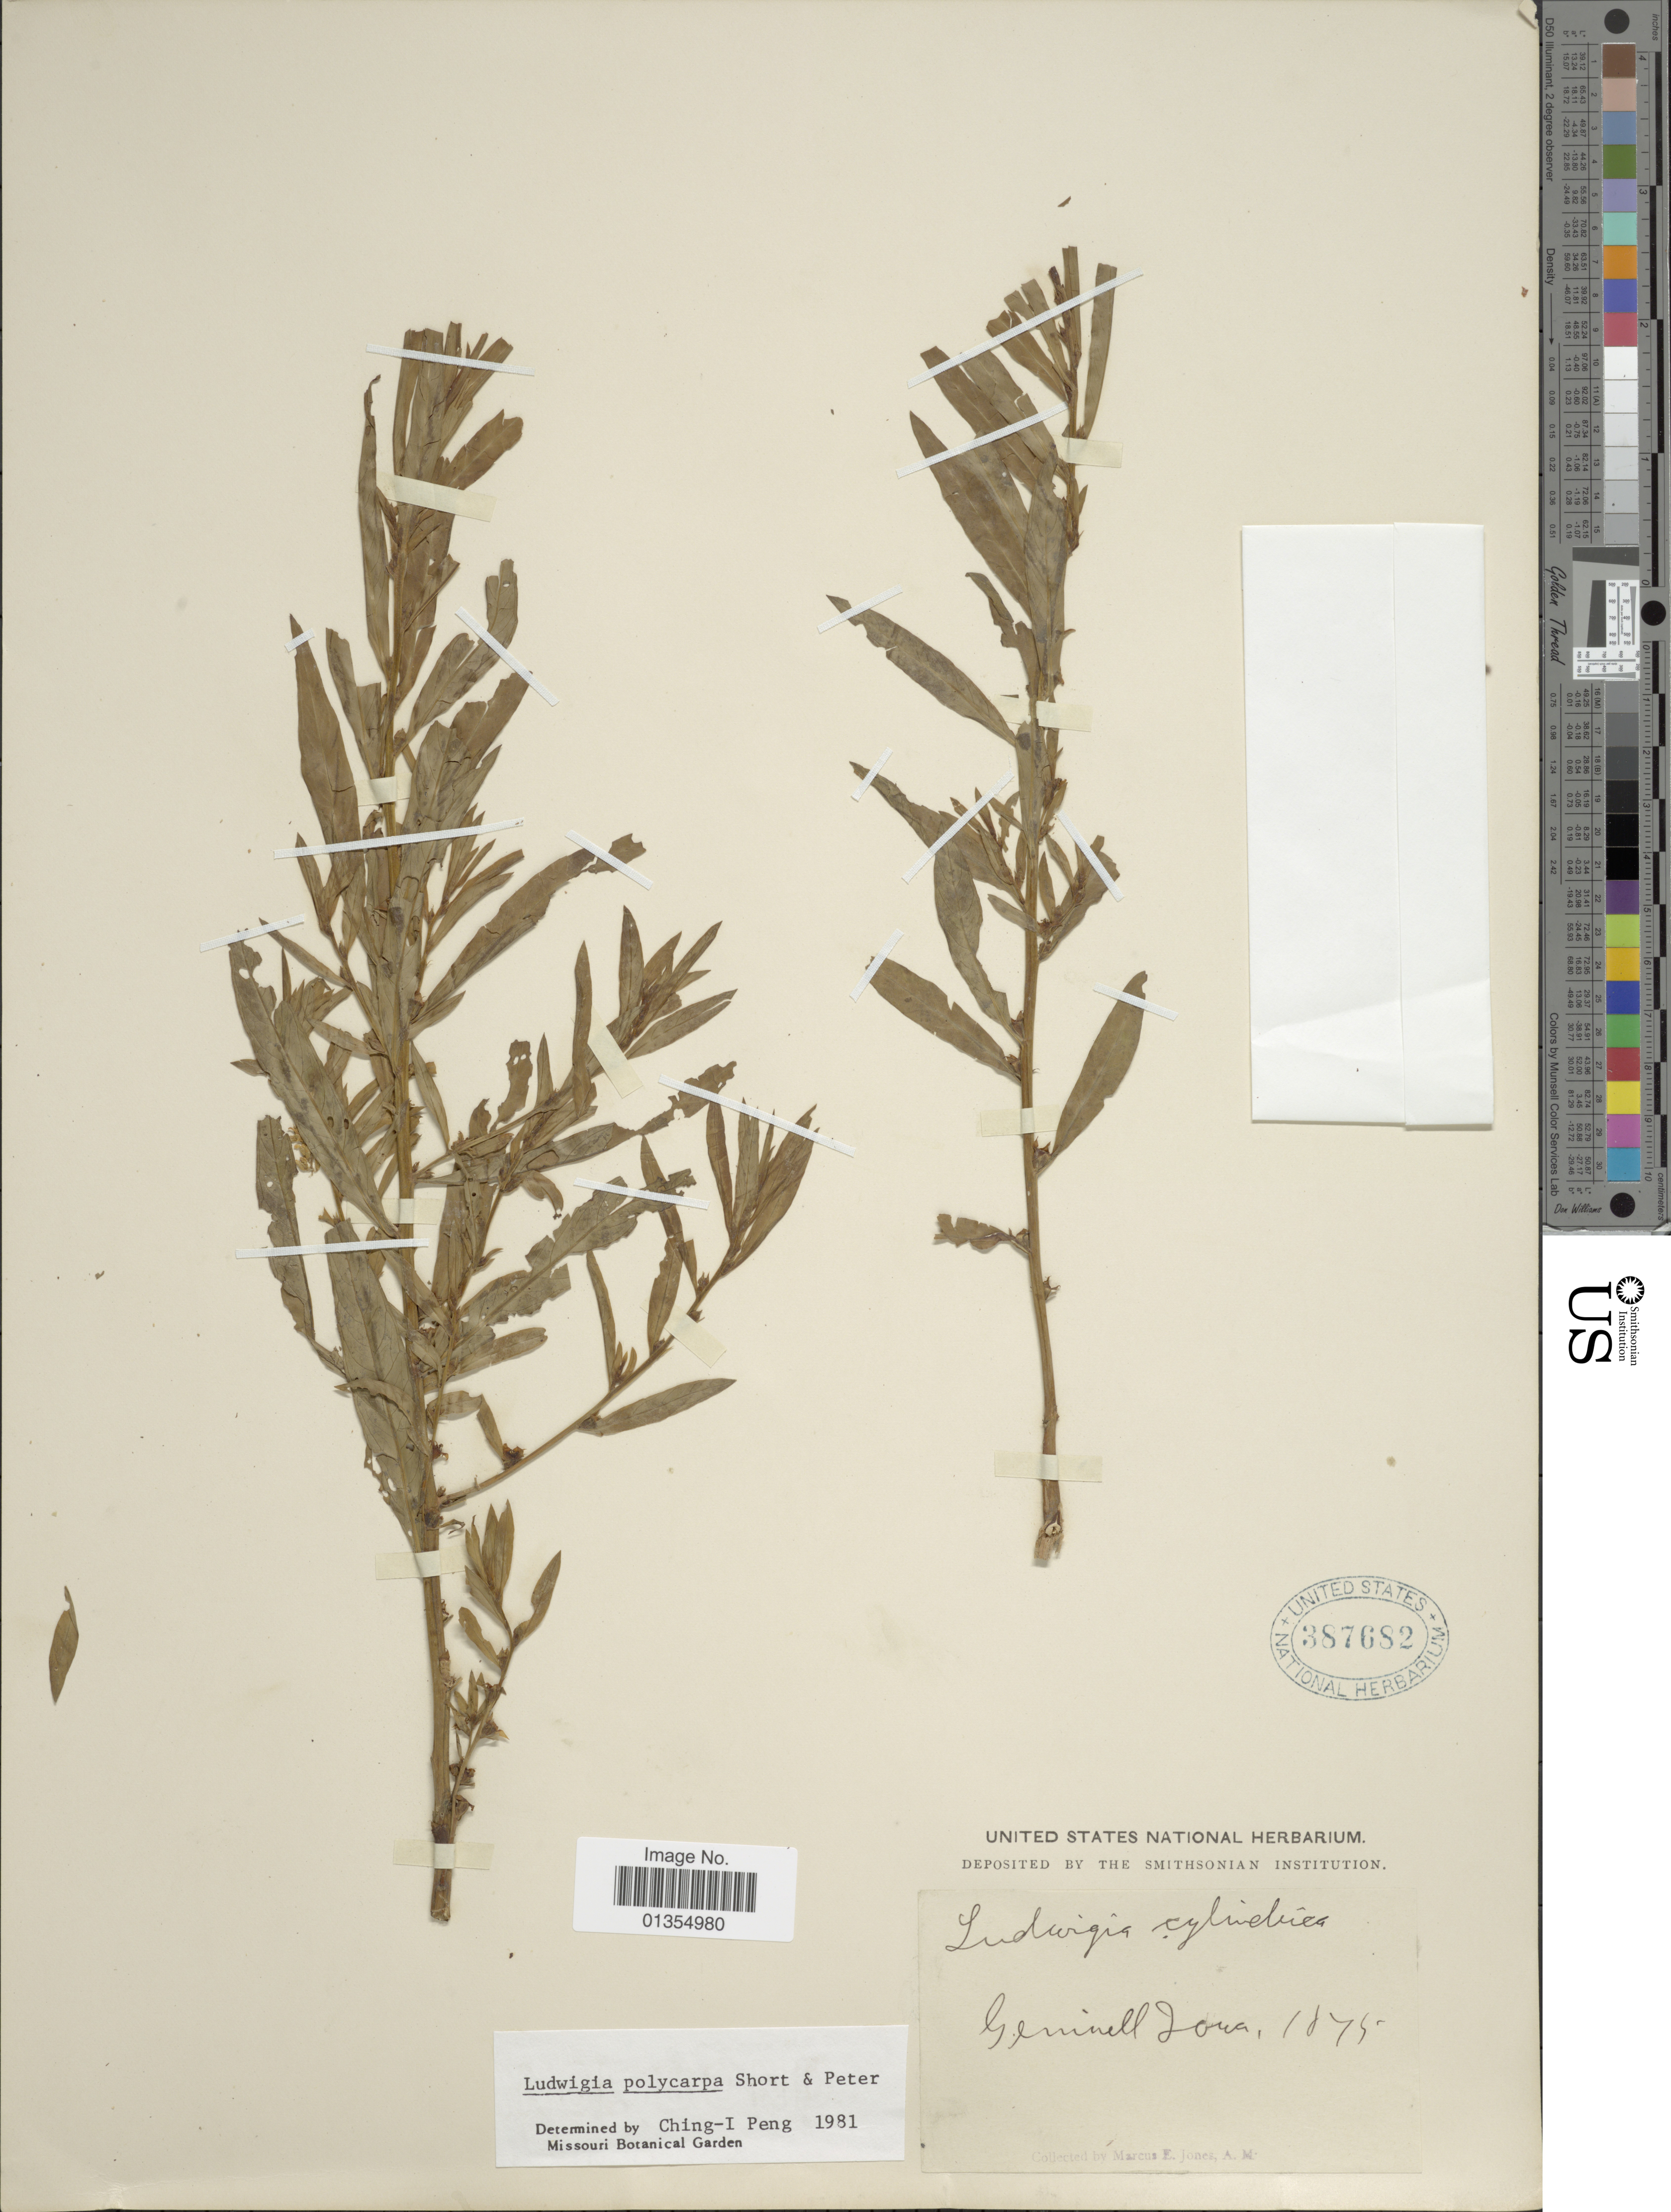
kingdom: Plantae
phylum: Tracheophyta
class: Magnoliopsida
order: Myrtales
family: Onagraceae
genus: Ludwigia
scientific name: Ludwigia polycarpa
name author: Short & R. Peter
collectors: M. E. Jones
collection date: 1875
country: United States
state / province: Iowa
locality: Grinnell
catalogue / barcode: US 387682